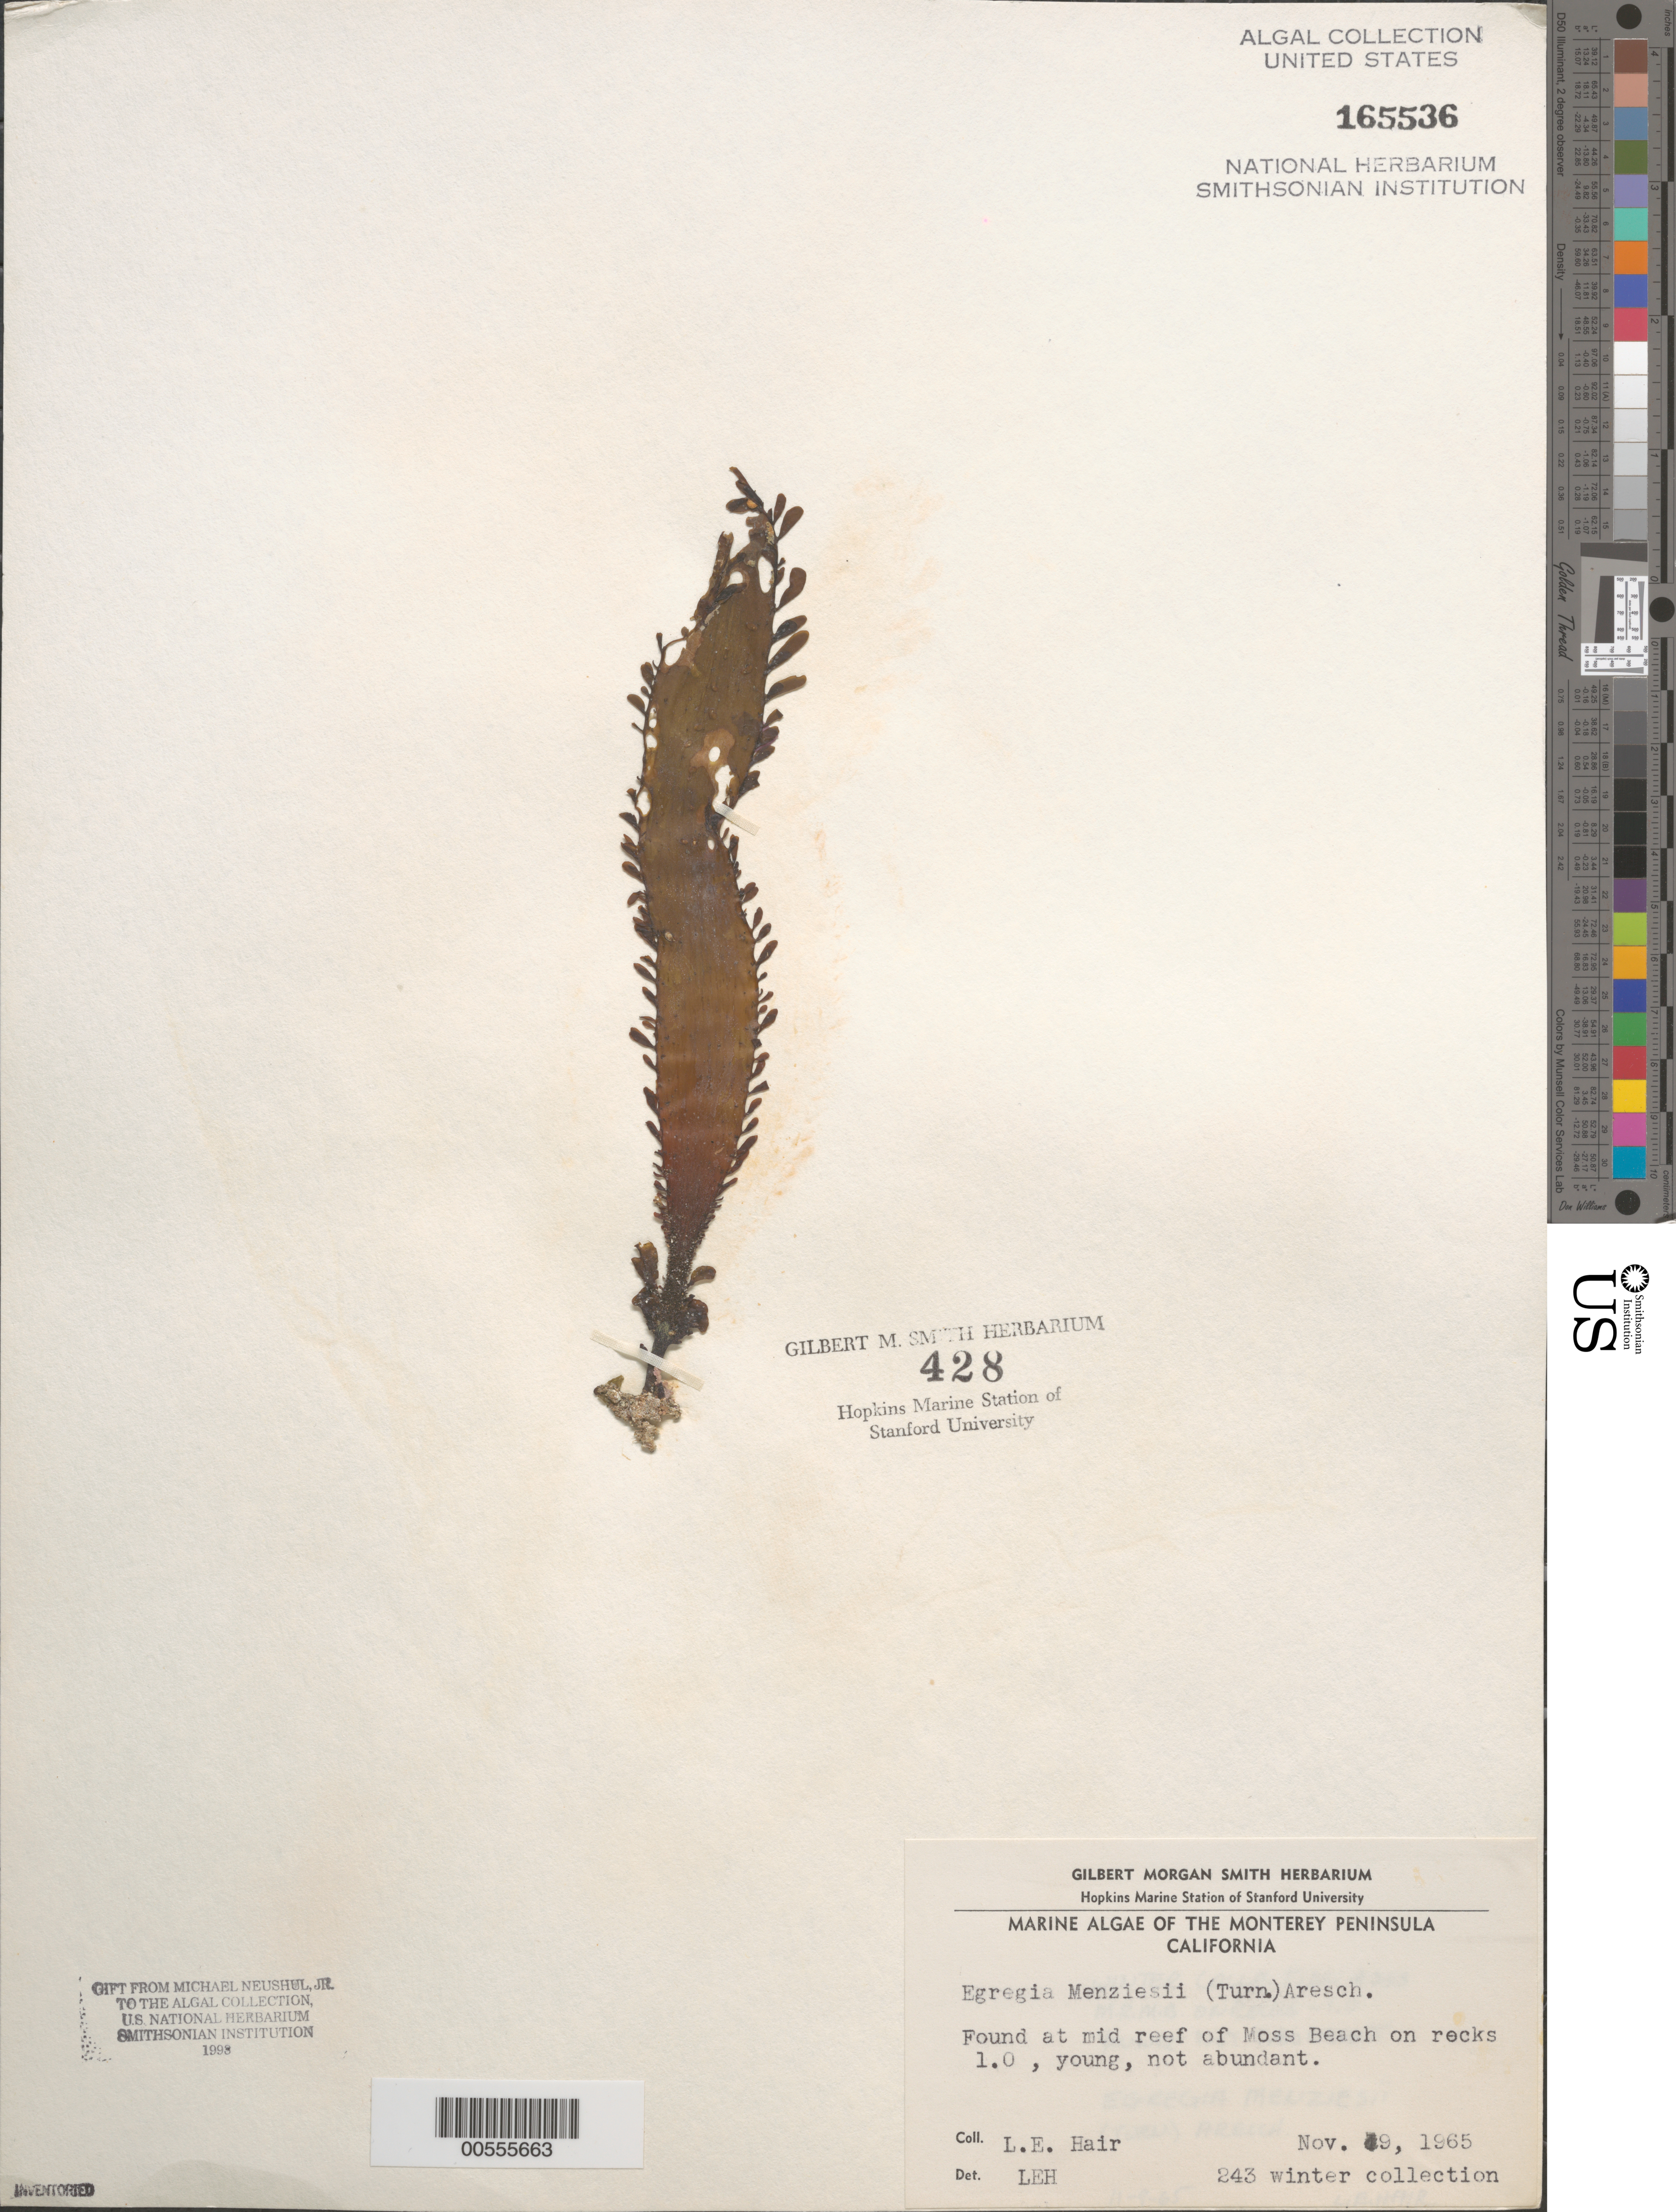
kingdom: Chromista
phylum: Ochrophyta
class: Phaeophyceae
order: Laminariales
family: Lessoniaceae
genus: Egregia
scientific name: Egregia menziesii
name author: (Turner) Aresch.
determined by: Hair, L. E.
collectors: L. Hair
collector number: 243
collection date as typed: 09 Nov 1965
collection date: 1965-11-09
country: United States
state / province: California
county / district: Monterey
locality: Middle Reef of Moss Beach, Monterey Peninsula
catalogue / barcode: US 165536